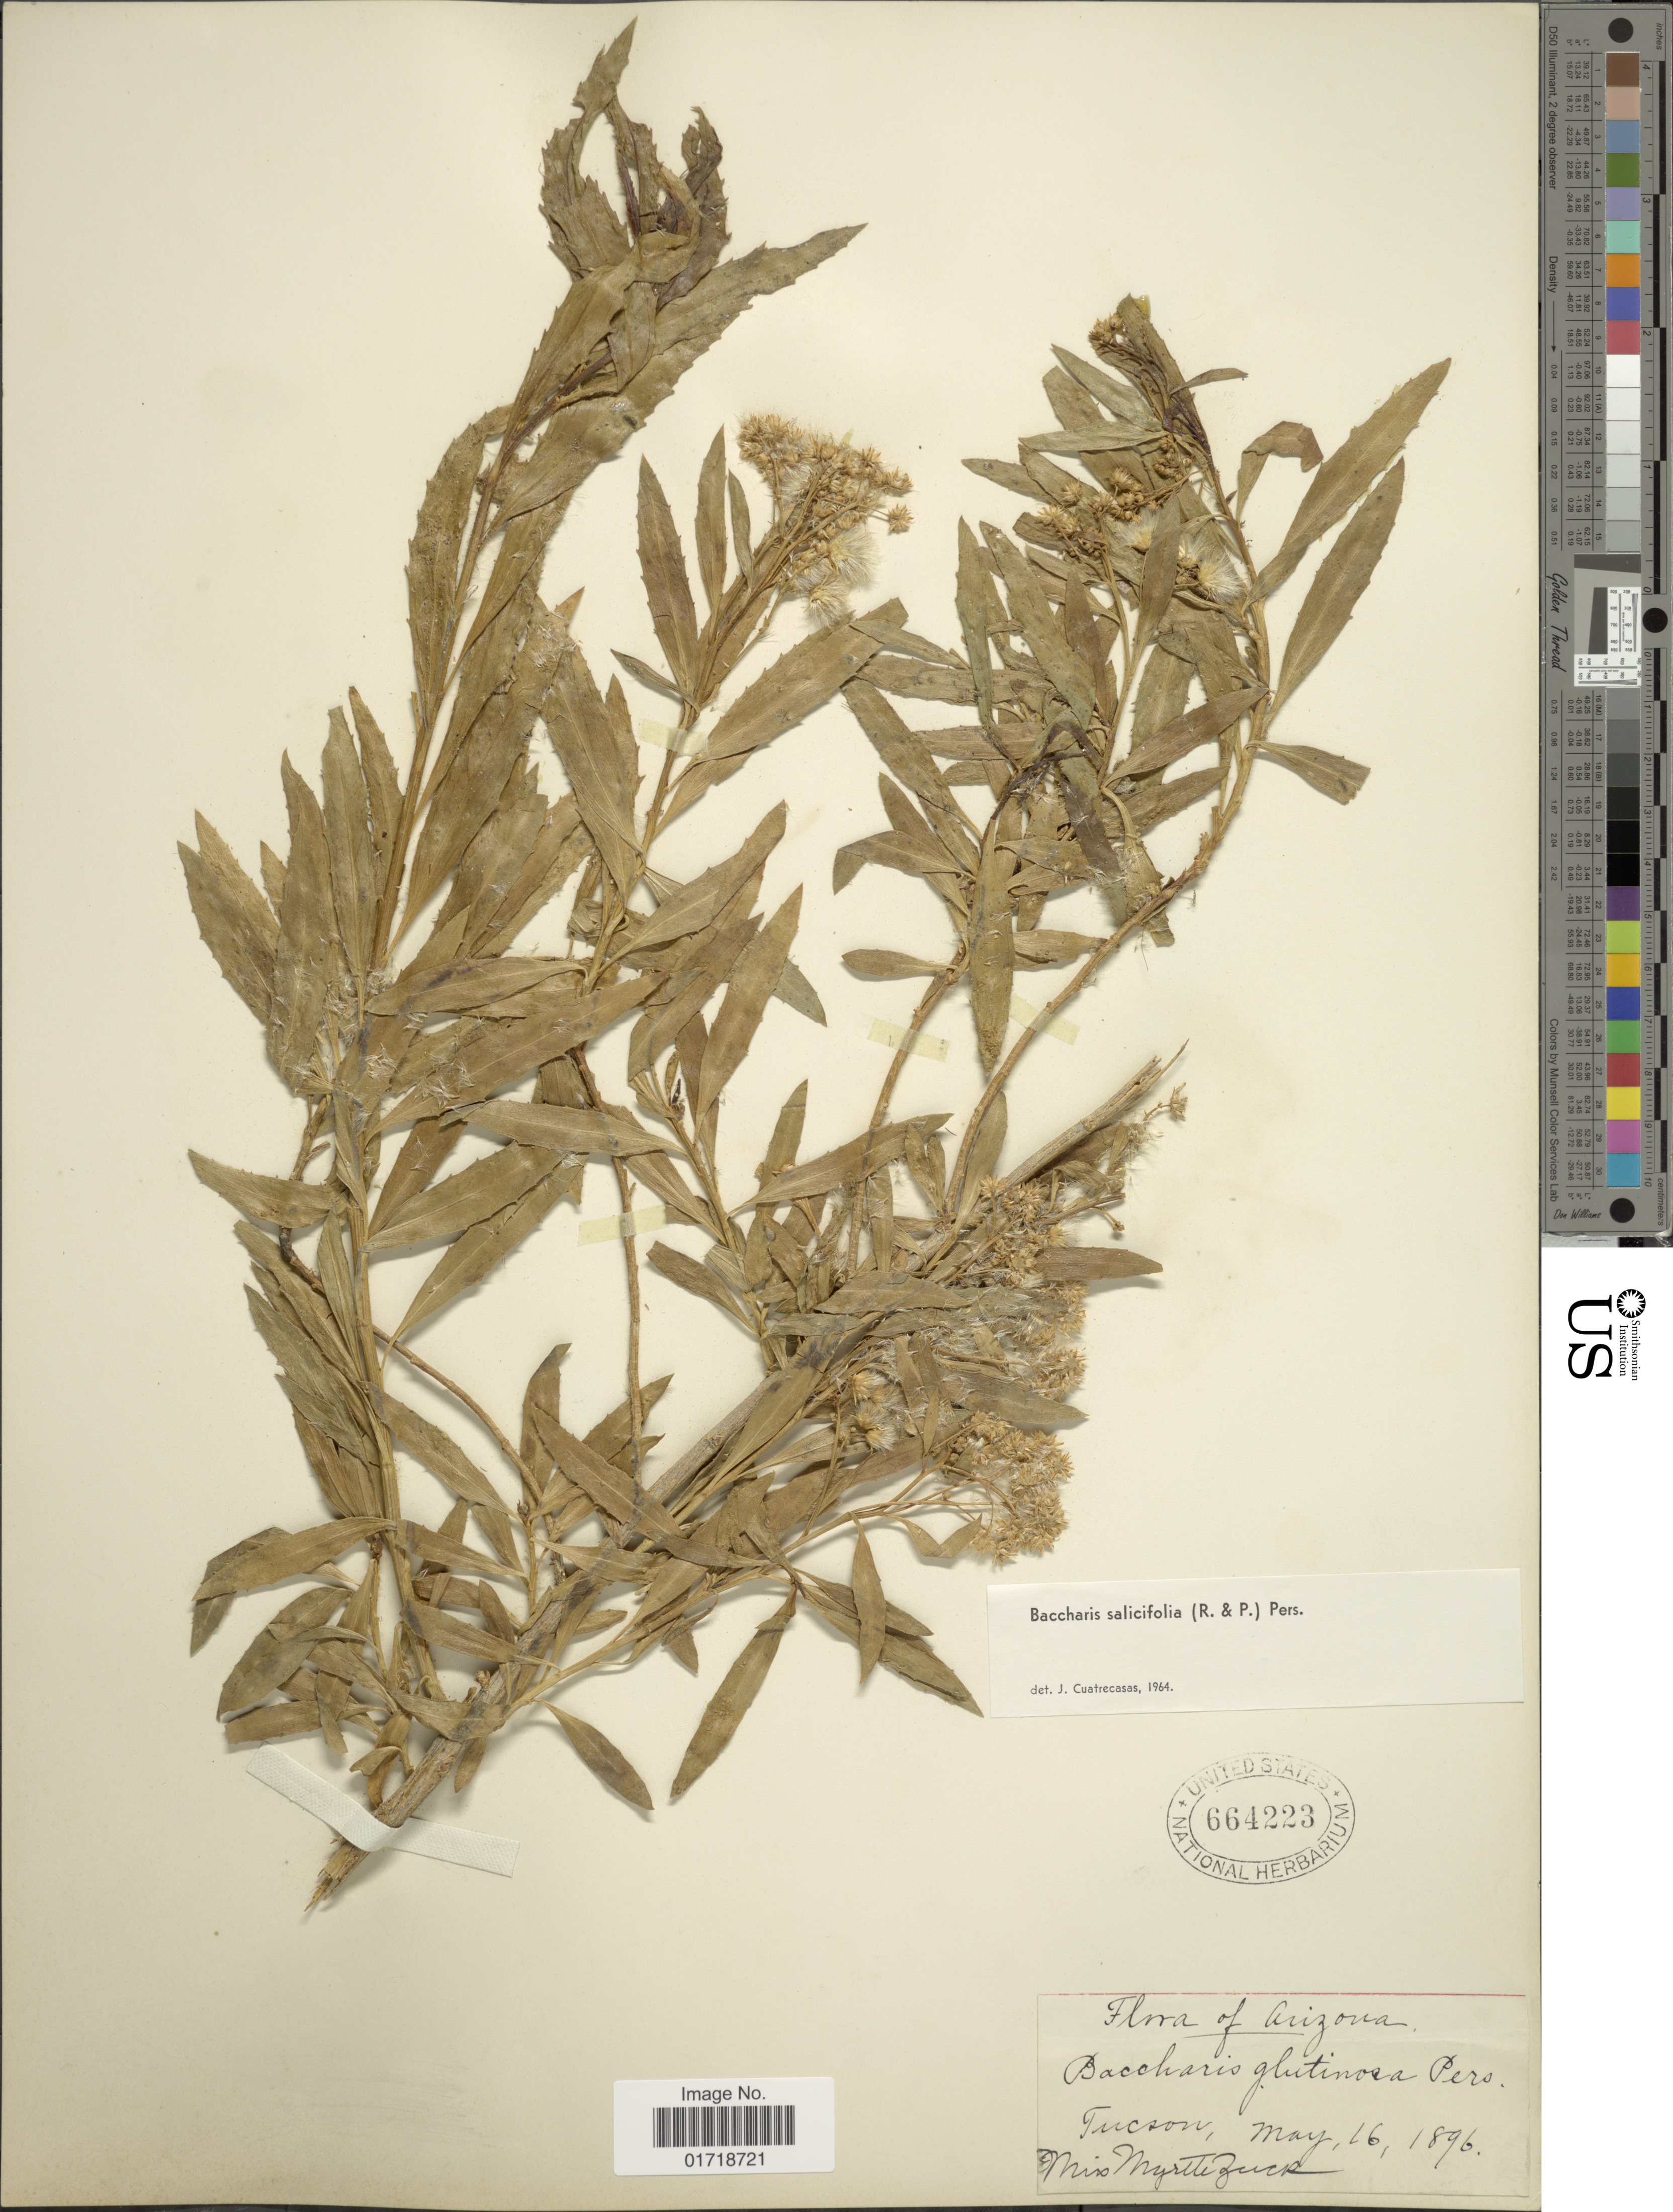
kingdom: Plantae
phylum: Tracheophyta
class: Magnoliopsida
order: Asterales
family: Asteraceae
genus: Baccharis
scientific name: Baccharis glutinosa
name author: Pers.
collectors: M. Zuck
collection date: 1896-05-16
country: United States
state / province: Arizona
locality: Tucson.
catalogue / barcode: US 664223